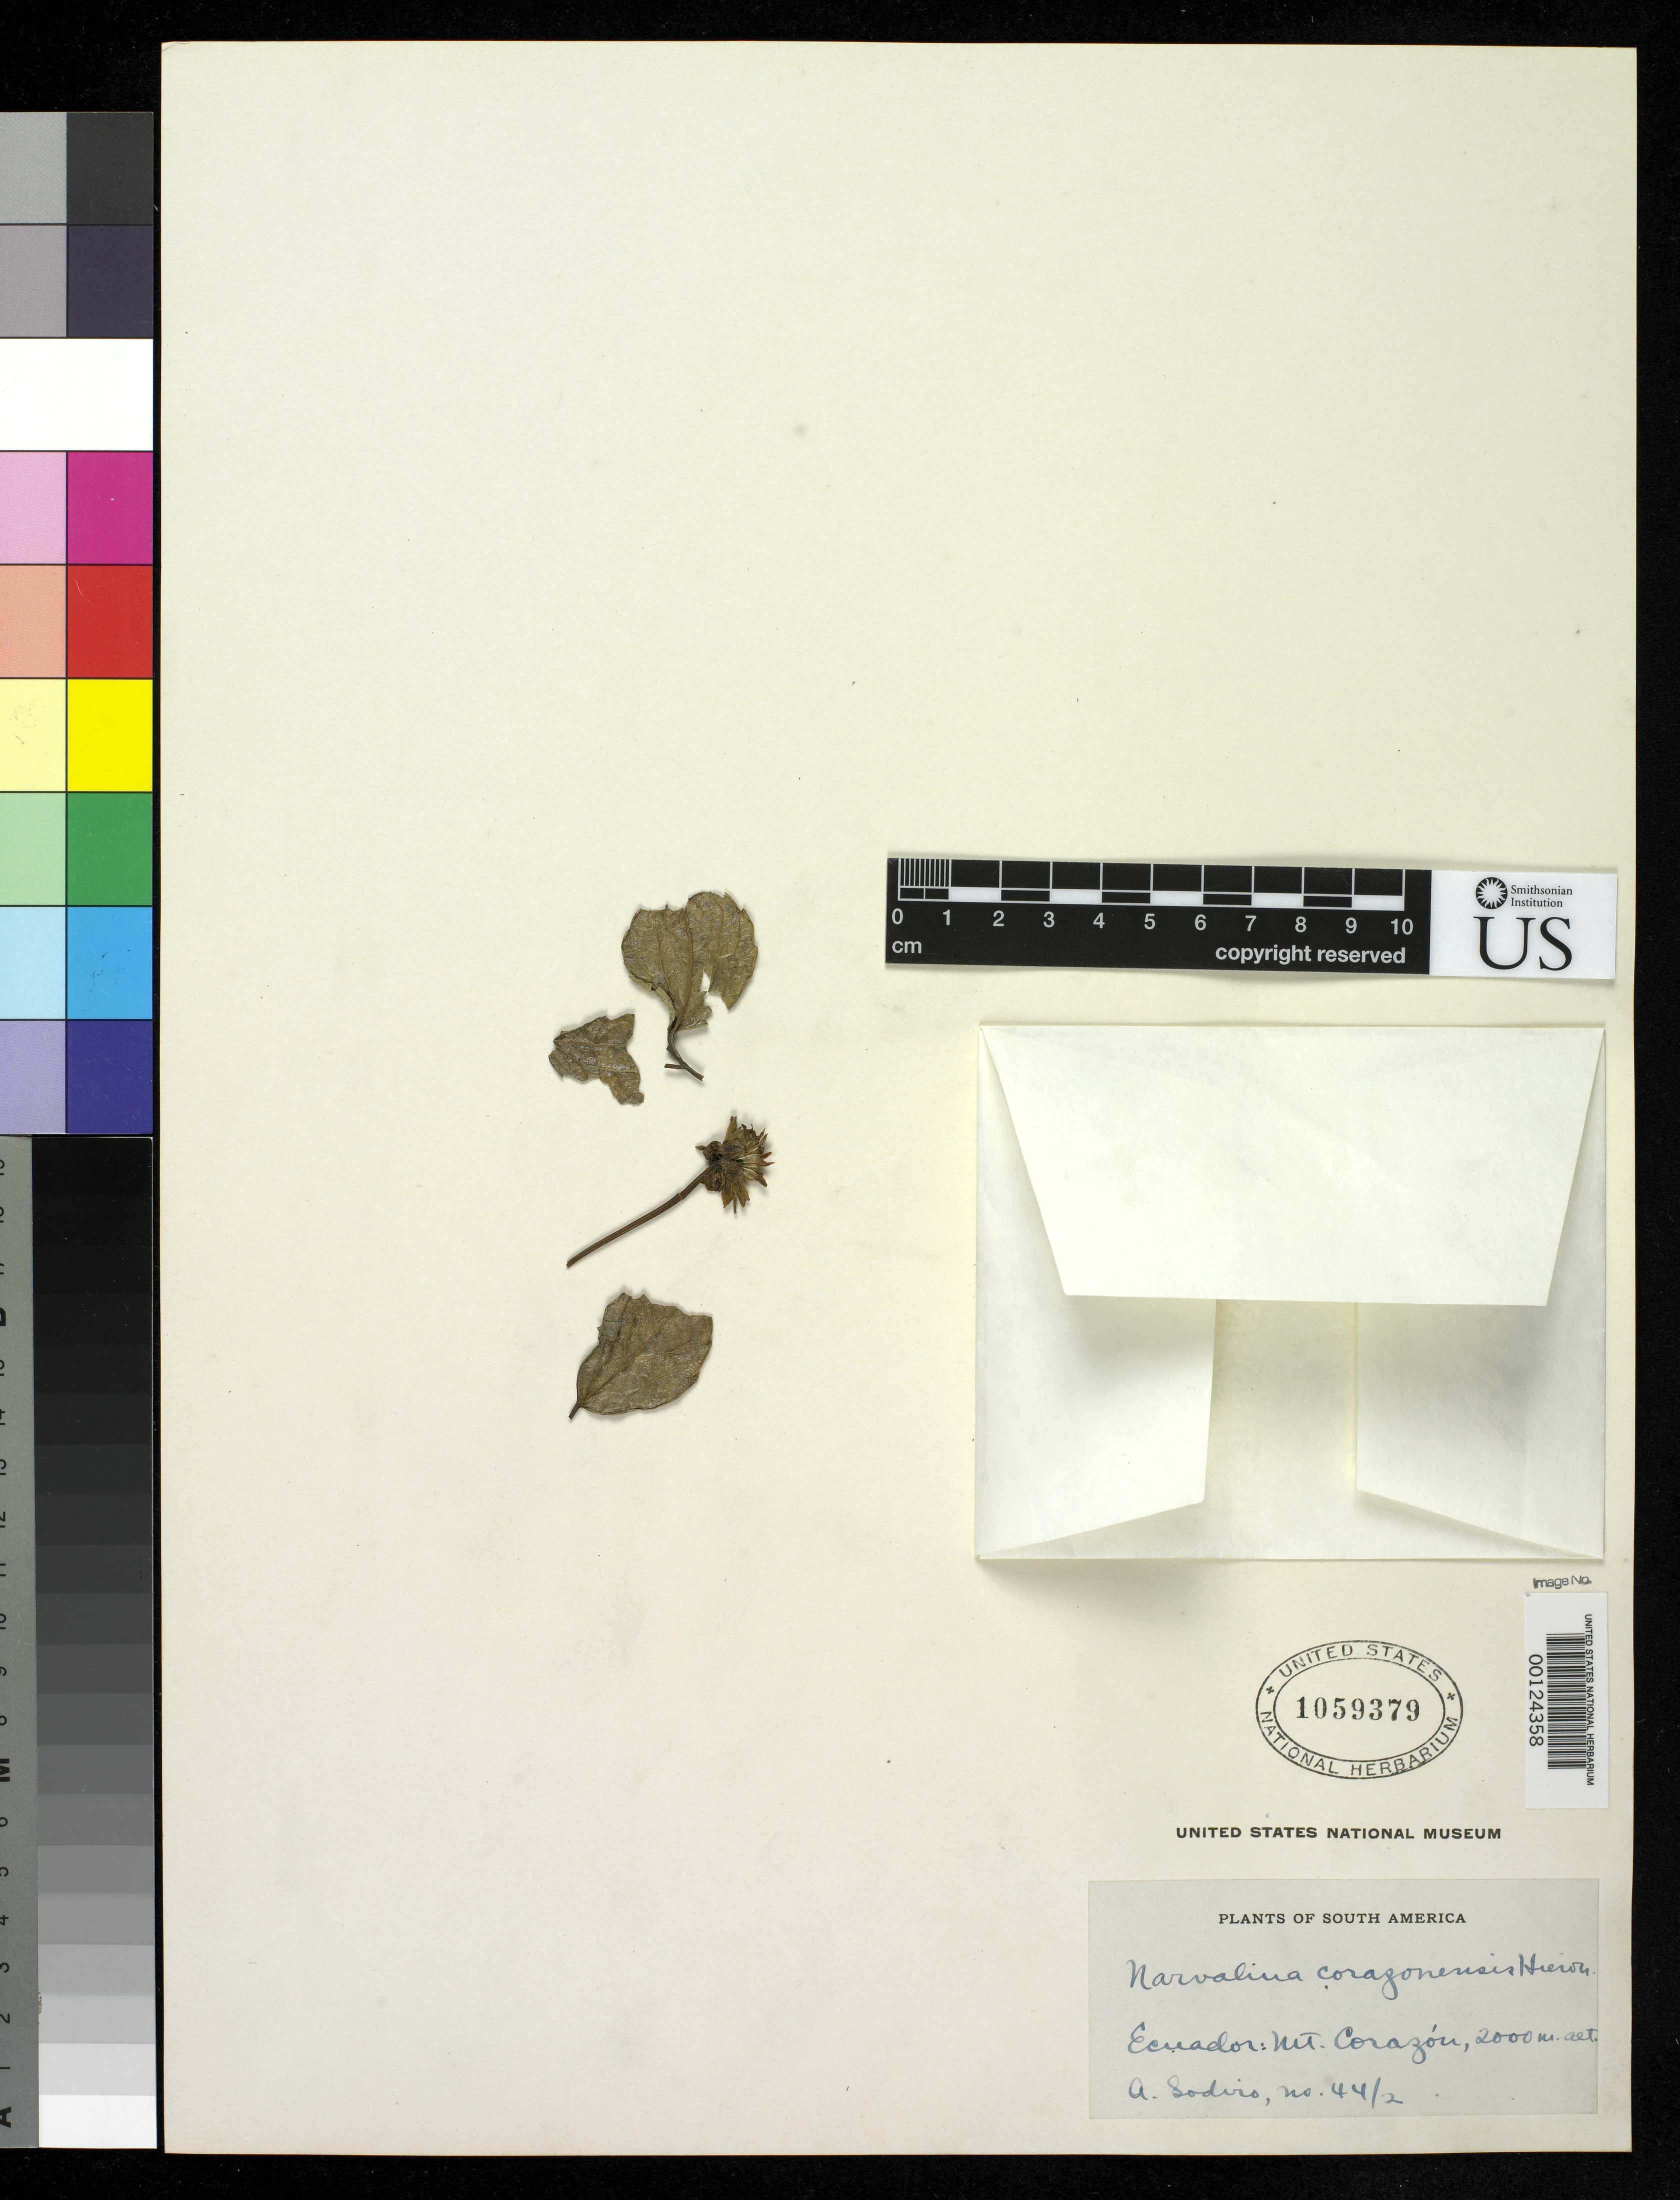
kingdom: Plantae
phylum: Tracheophyta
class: Magnoliopsida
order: Asterales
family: Asteraceae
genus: Narvalina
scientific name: Narvalina corazonensis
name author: Hieron.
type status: Isotype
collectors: L. Sodiro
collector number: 44/2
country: Ecuador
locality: Corazon.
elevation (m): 2000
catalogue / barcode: US 1059379